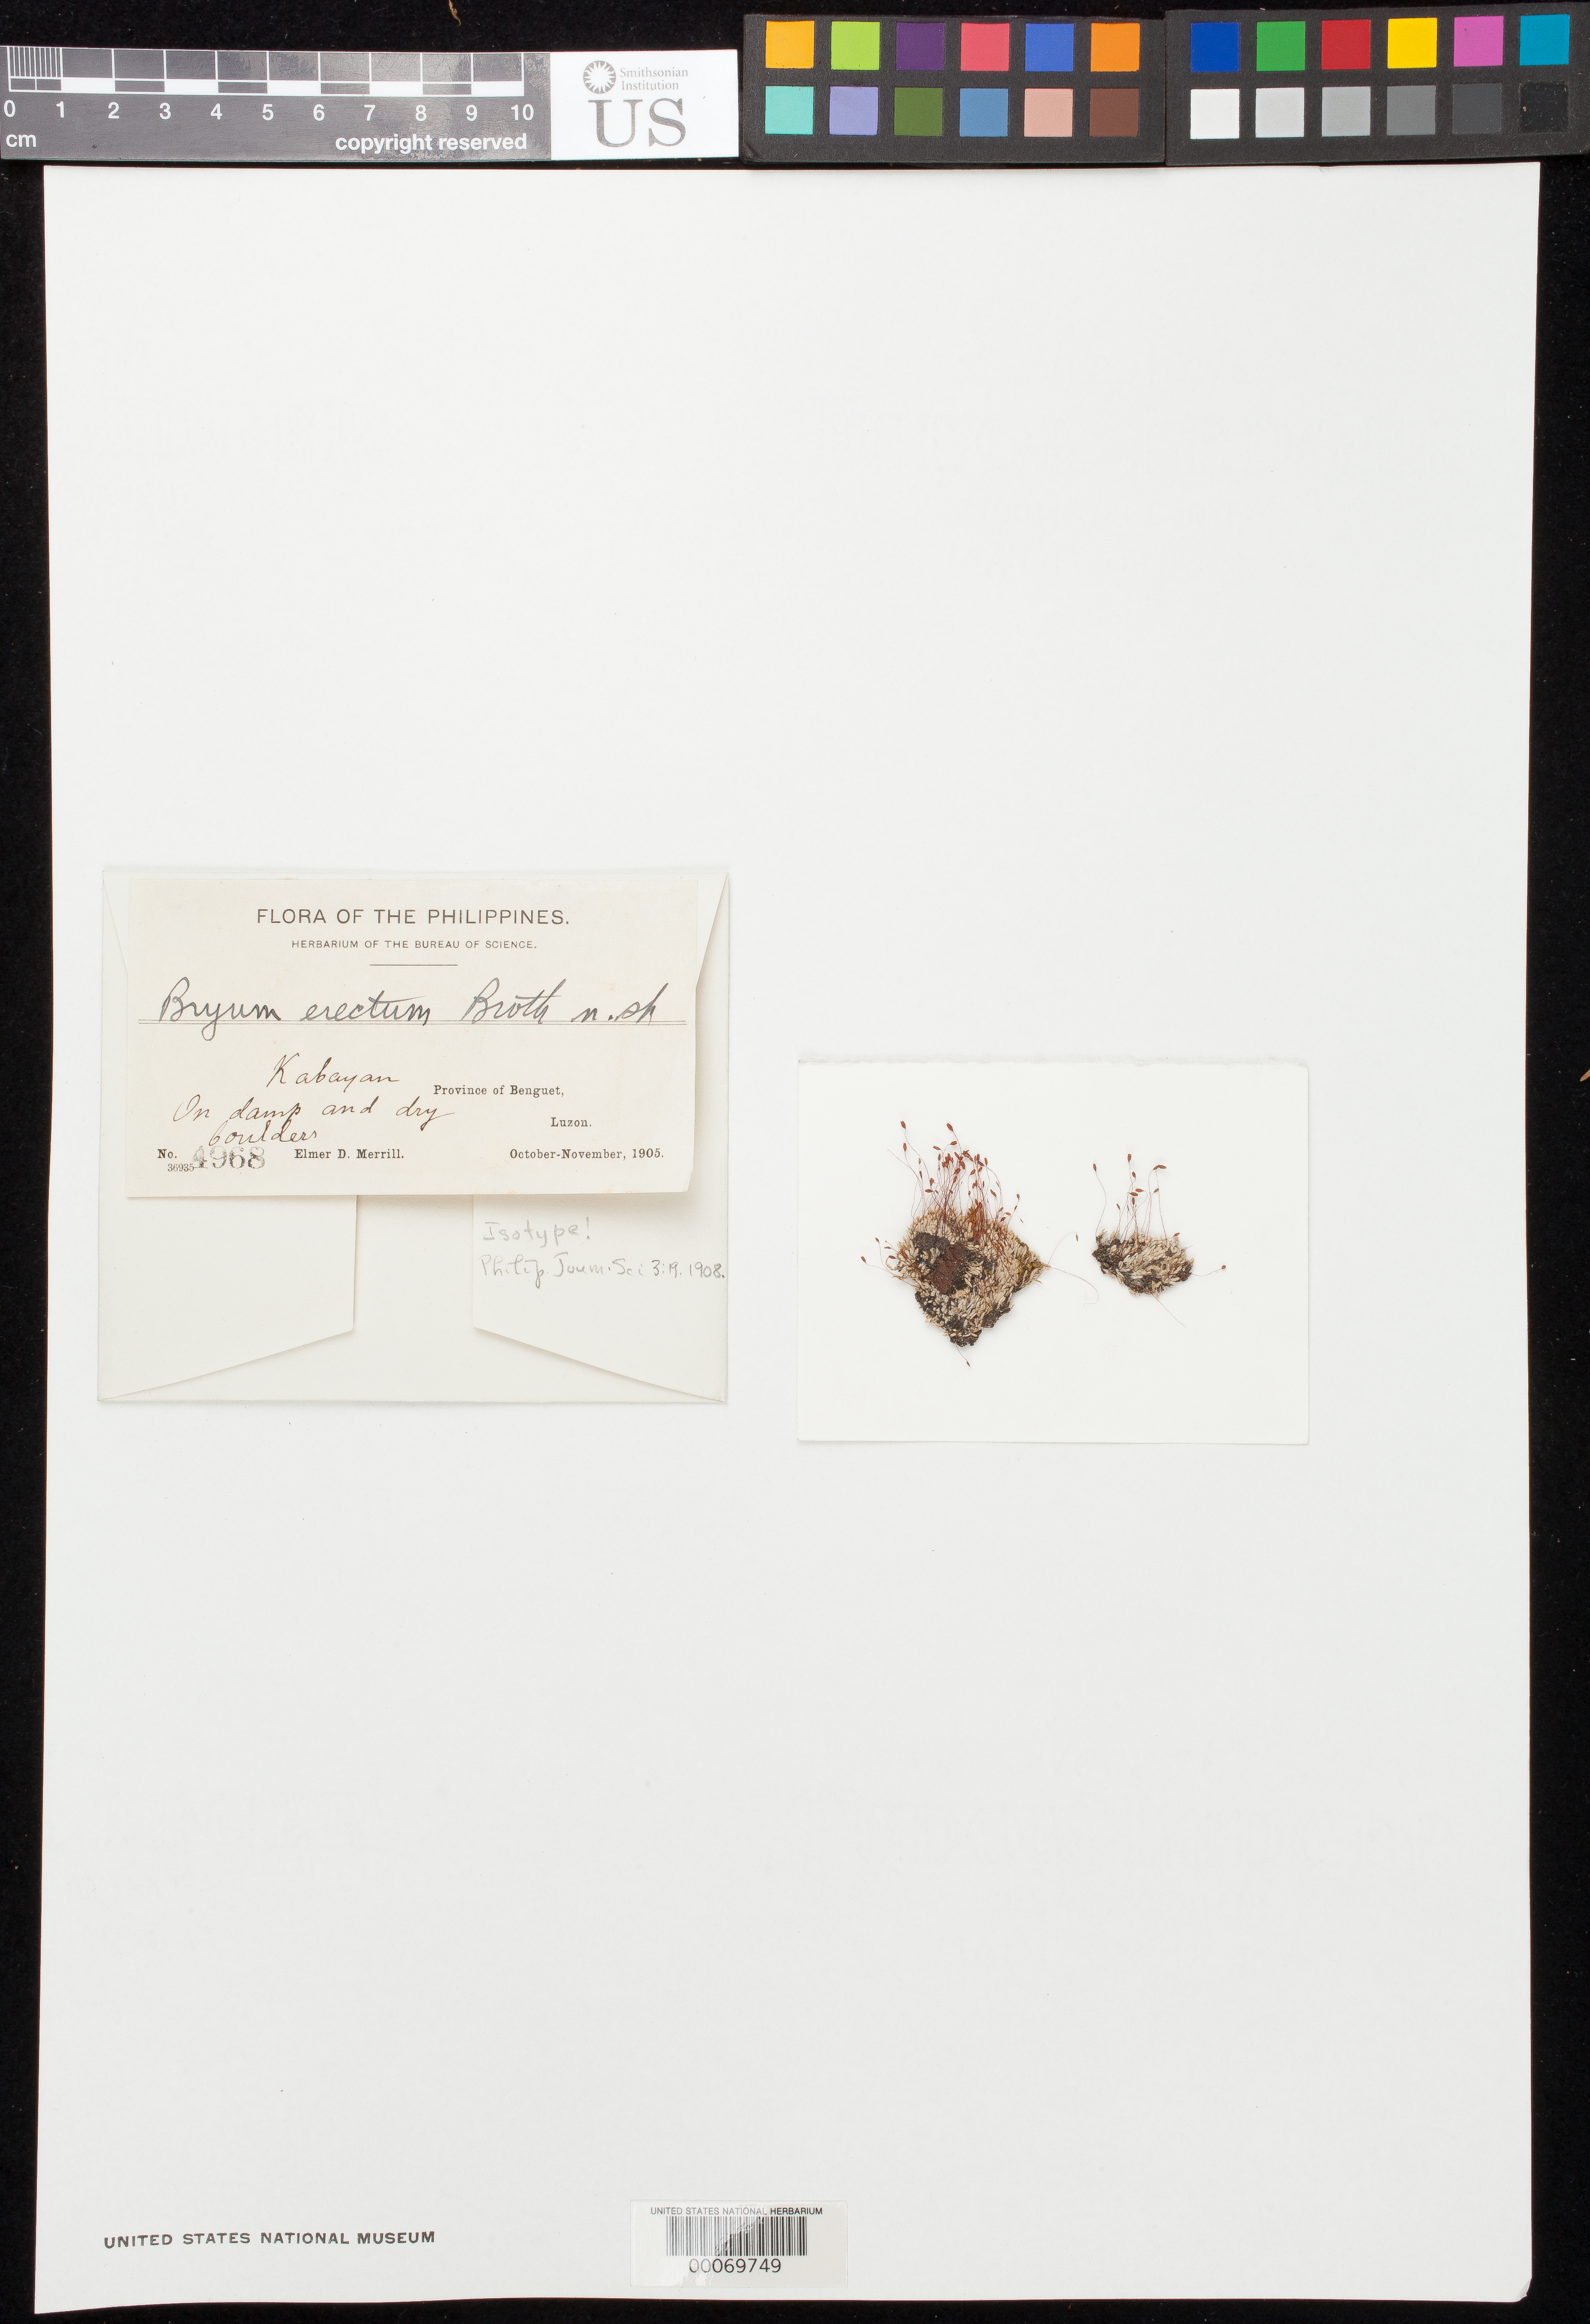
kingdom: Plantae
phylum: Bryophyta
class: Bryopsida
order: Bryales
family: Bryaceae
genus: Bryum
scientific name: Bryum erectum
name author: Broth.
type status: Isotype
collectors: E. D. Merrill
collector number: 4968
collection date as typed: Oct 1905 to -- Nov 1905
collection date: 1905-10/1905-11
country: Philippines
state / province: Cordillera (Administrative Region)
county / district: Benguet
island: Luzon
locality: Kabayan.